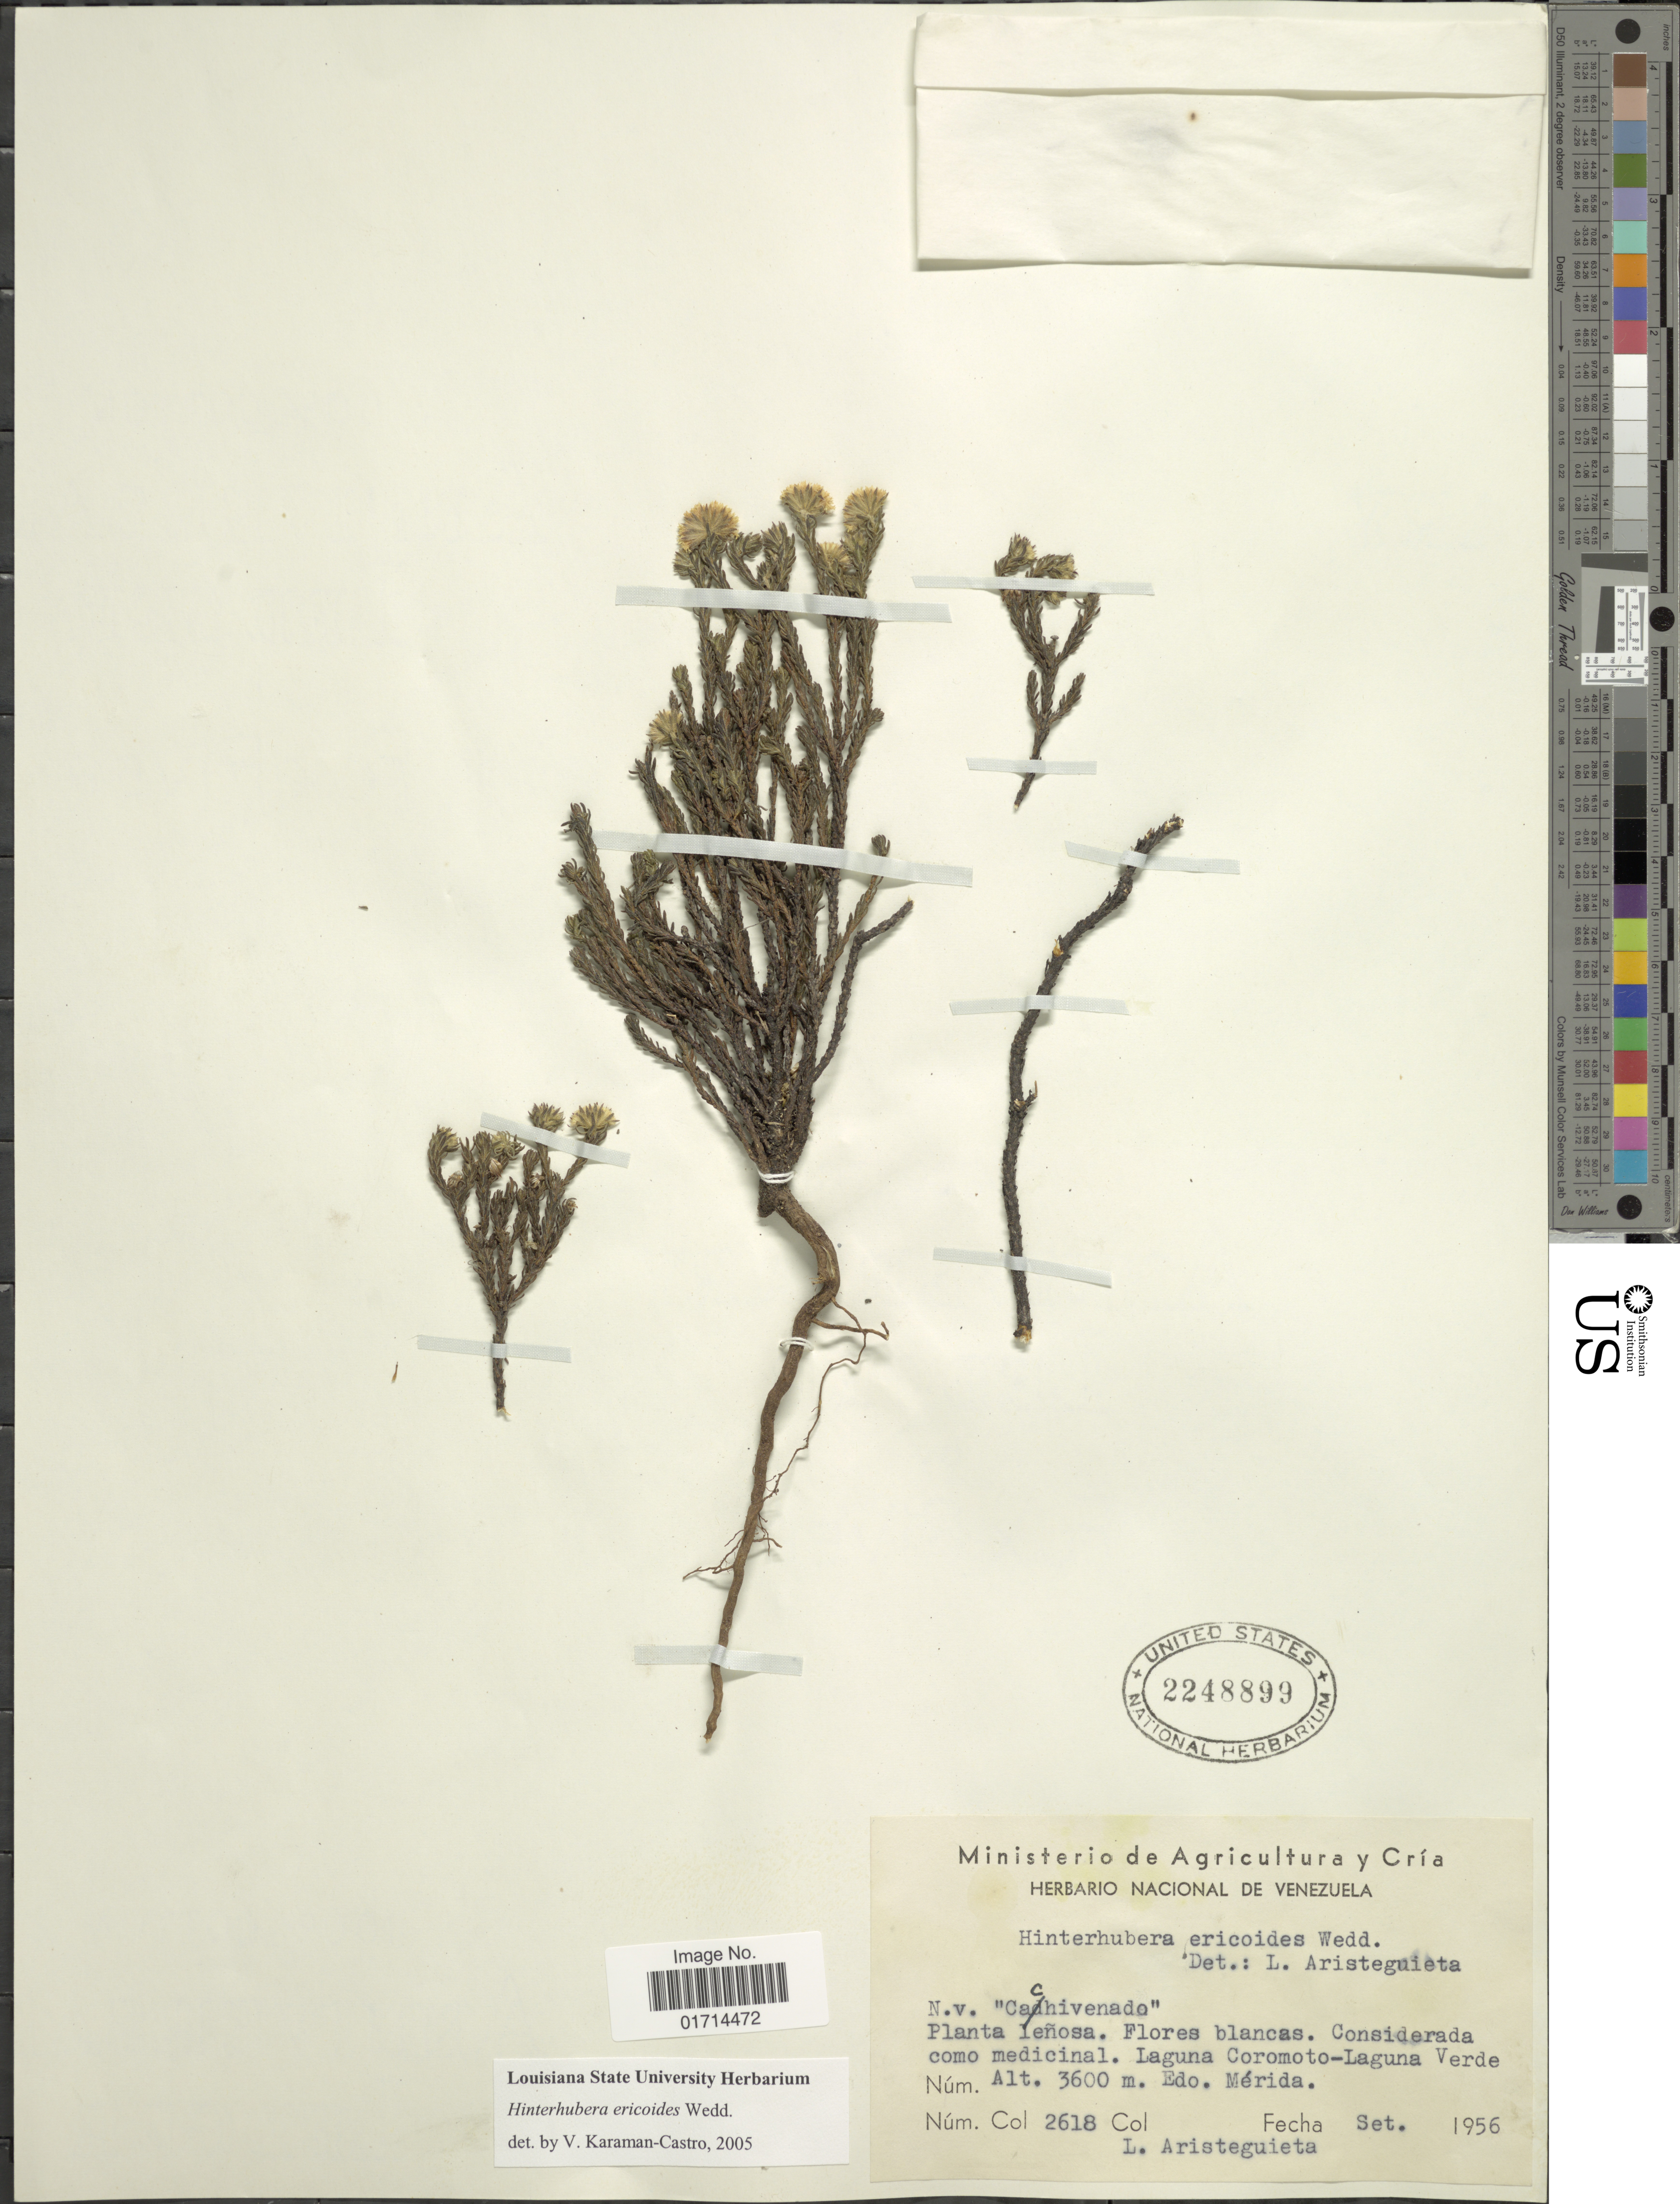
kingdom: Plantae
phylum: Tracheophyta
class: Magnoliopsida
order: Asterales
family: Asteraceae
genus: Hinterhubera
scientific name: Hinterhubera ericoides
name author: Wedd.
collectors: L. Aristeguieta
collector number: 2618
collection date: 1956-09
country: Venezuela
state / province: Mérida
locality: Laguna Coromoto-Laguna Verde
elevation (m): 3600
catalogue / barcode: US 2248899